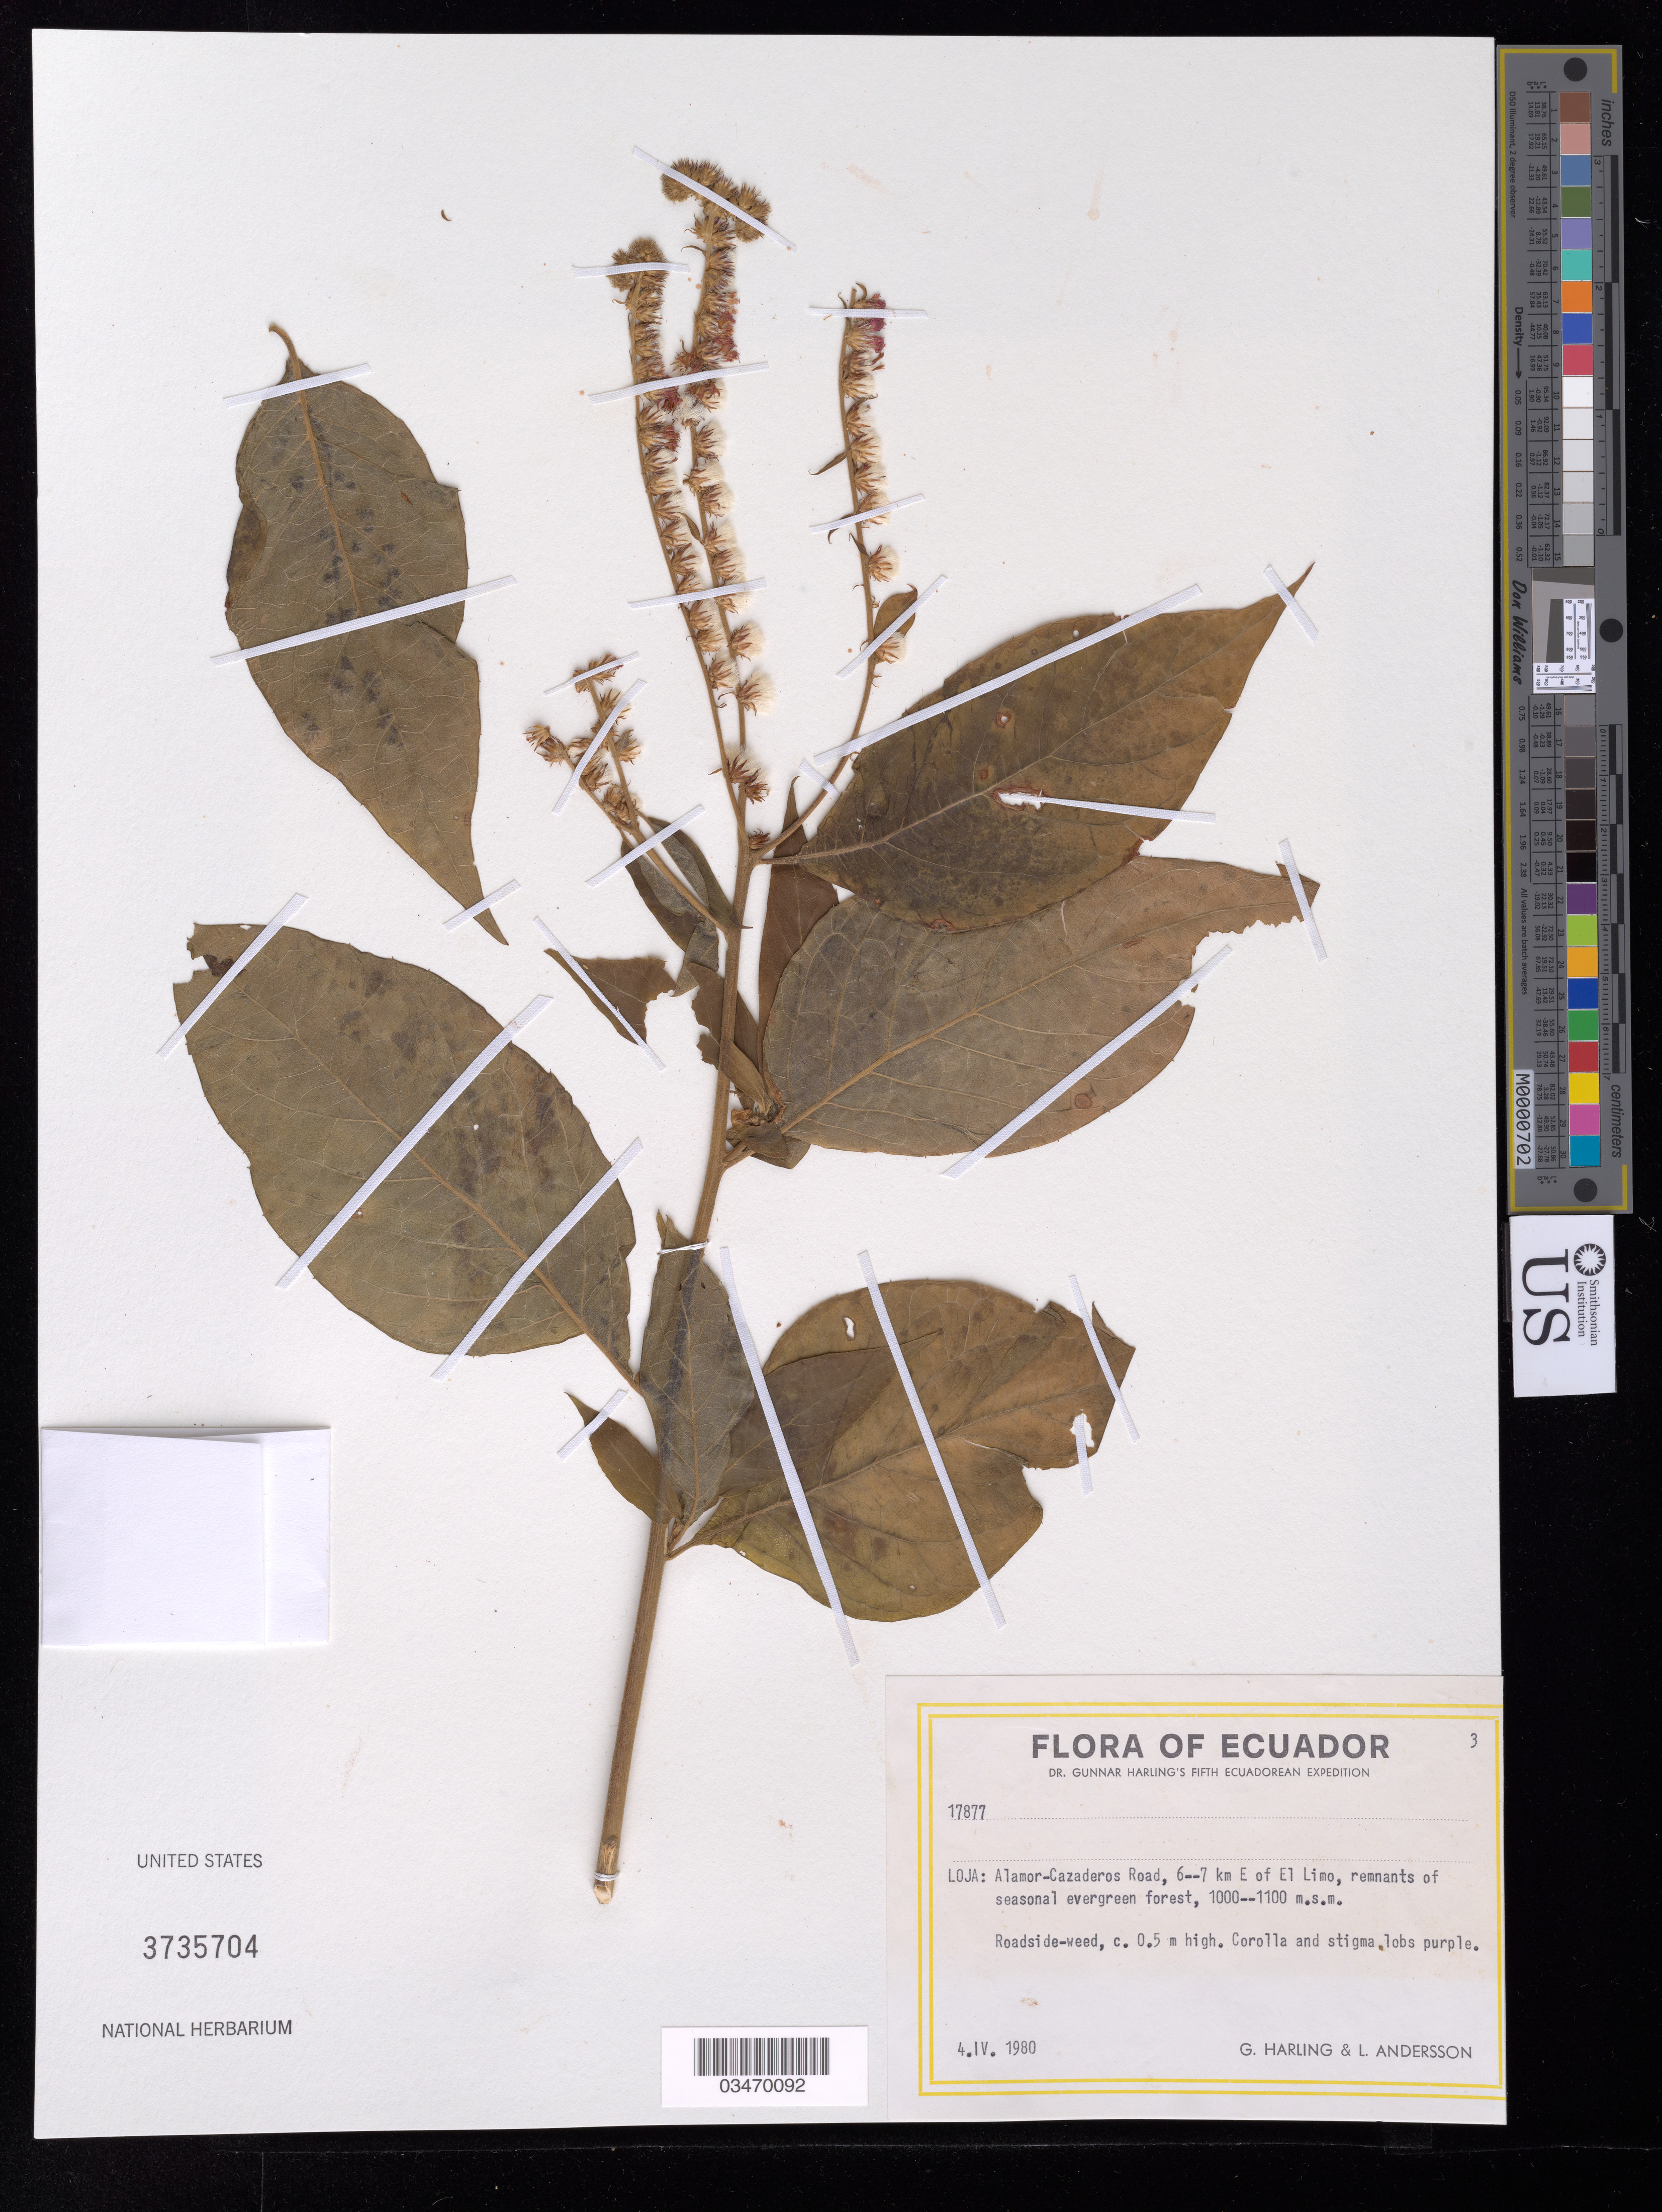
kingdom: Plantae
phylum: Tracheophyta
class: Magnoliopsida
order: Asterales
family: Asteraceae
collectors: G. Harling & L. Andersson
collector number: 17877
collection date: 1980-04-04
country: Ecuador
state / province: Loja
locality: Alamor-Cazaderos Road, 6--7 km E of El Limo.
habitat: Roadside weed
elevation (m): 1000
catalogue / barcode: US 3735704